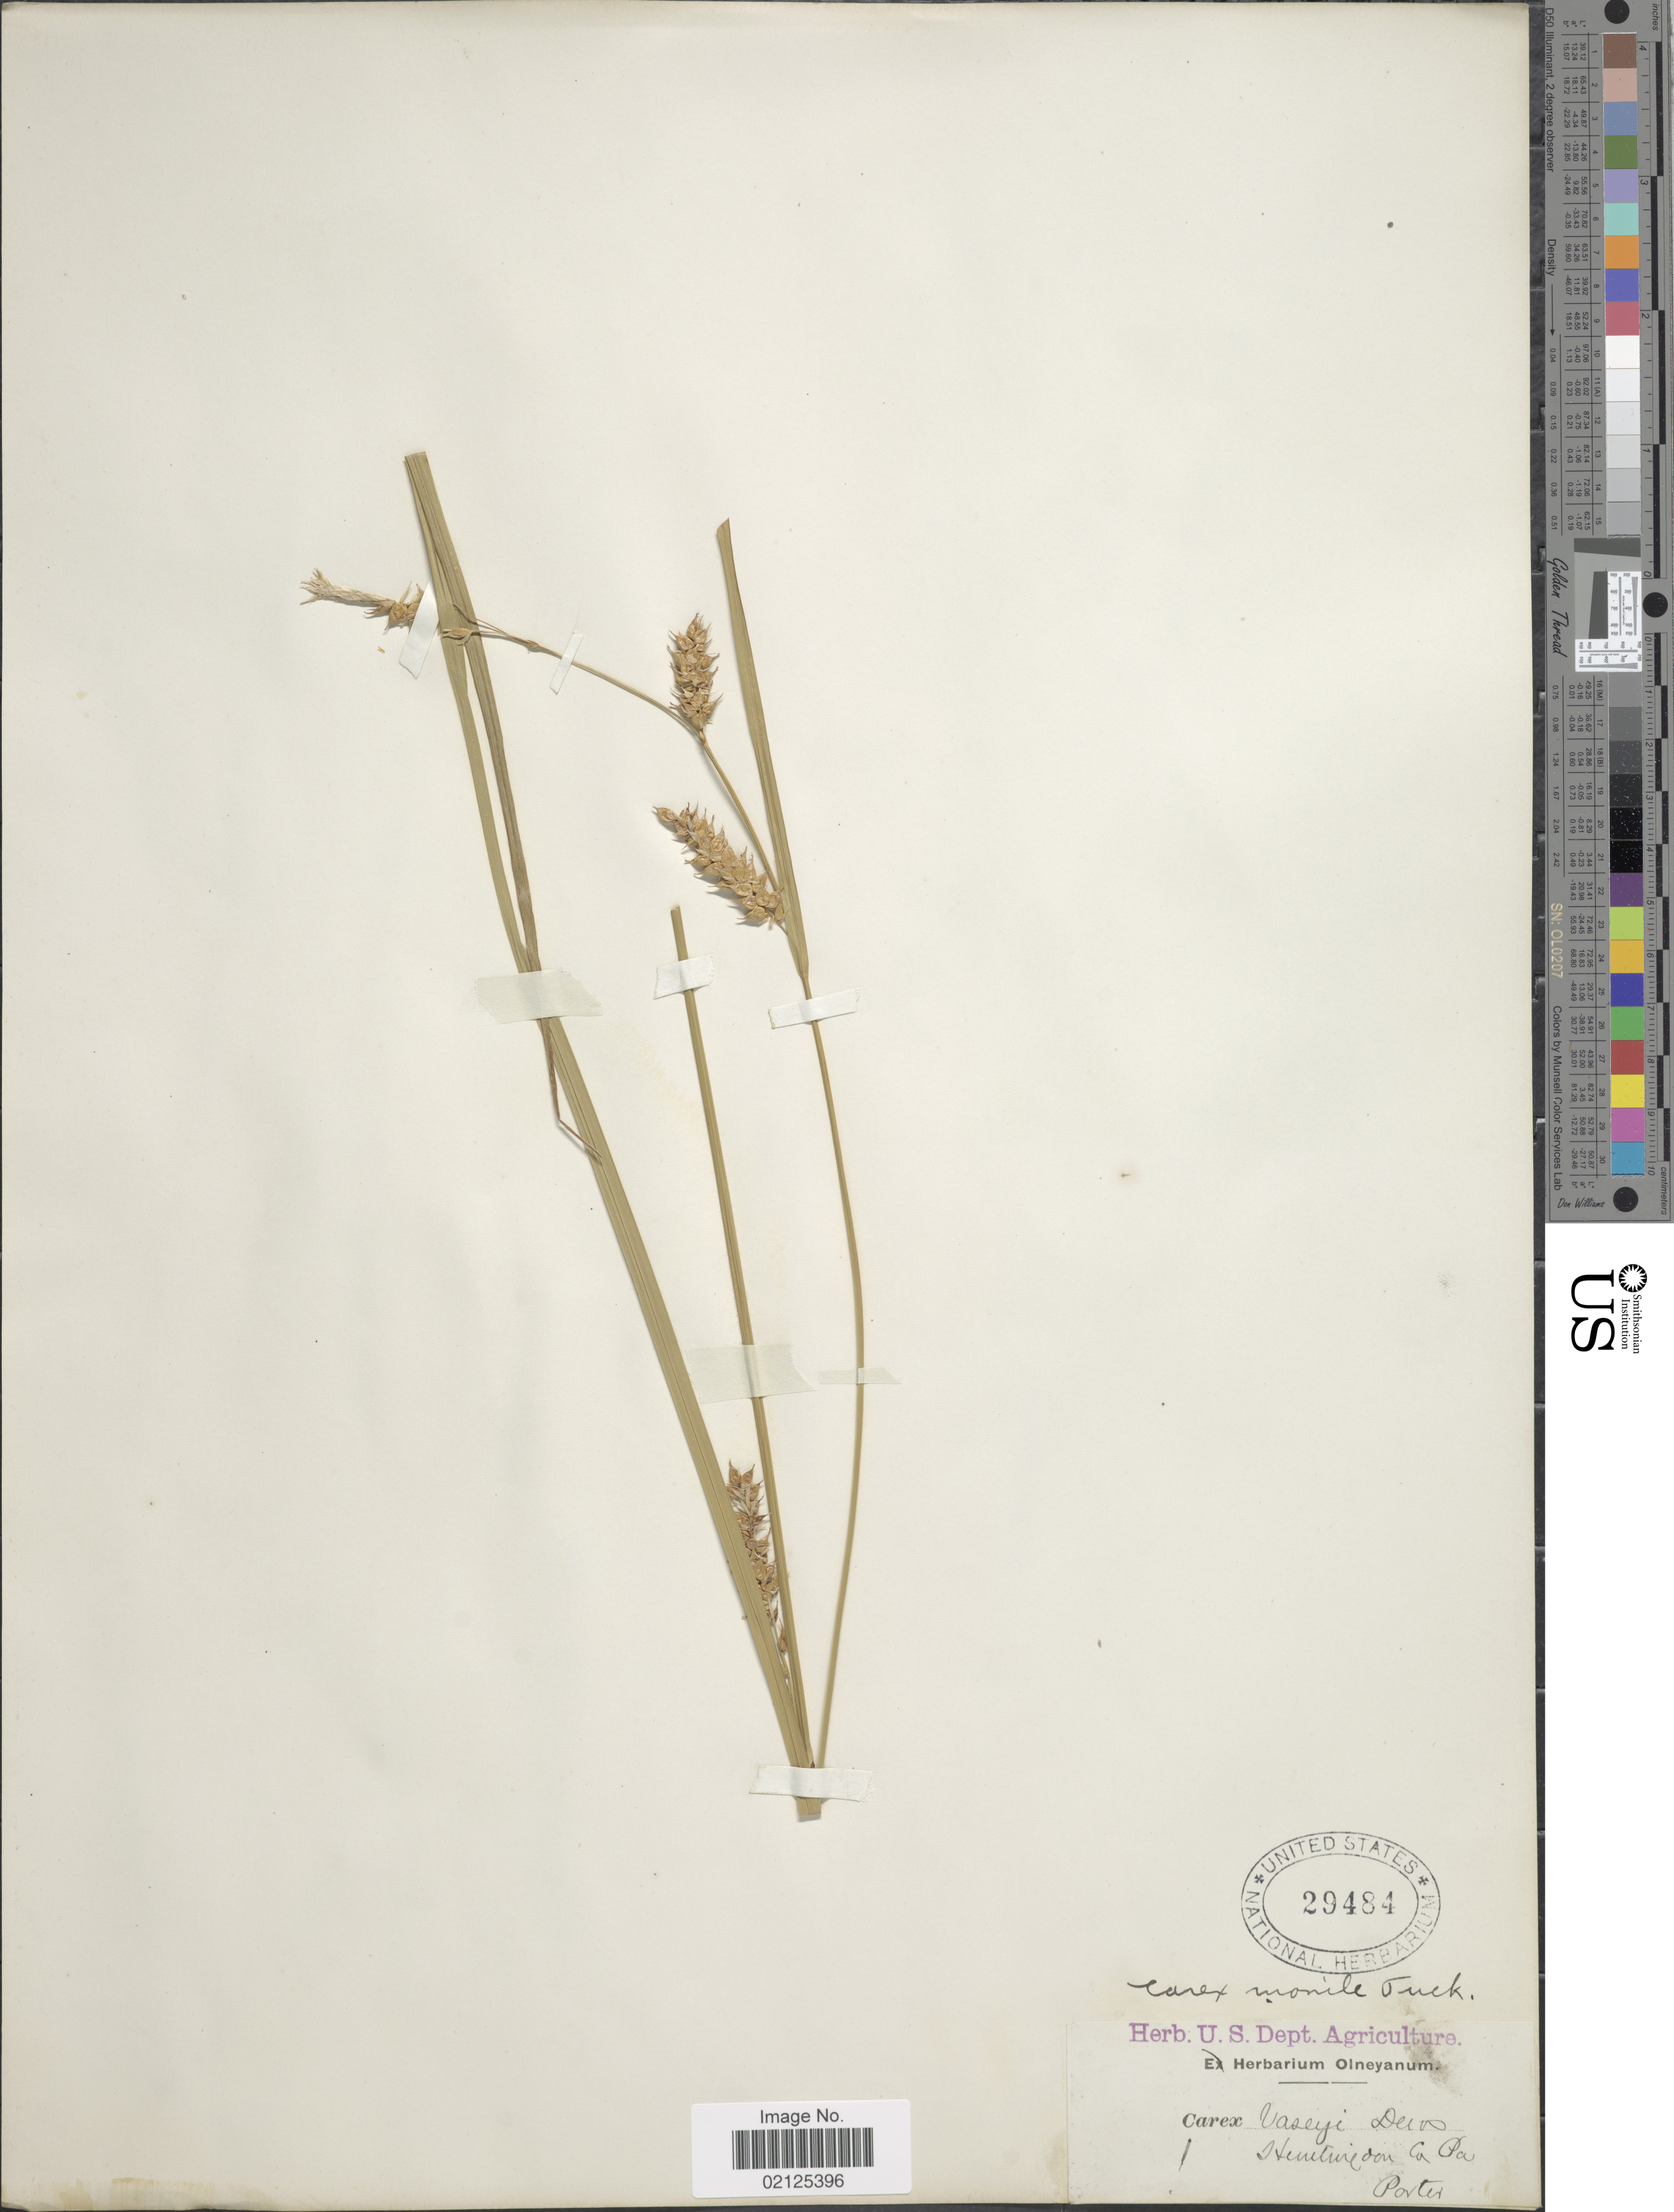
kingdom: Plantae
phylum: Tracheophyta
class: Liliopsida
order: Poales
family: Cyperaceae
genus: Carex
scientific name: Carex vesicaria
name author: L.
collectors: -- Porter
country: United States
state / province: Pennsylvania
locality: Huntingdon Co.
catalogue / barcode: US 29484